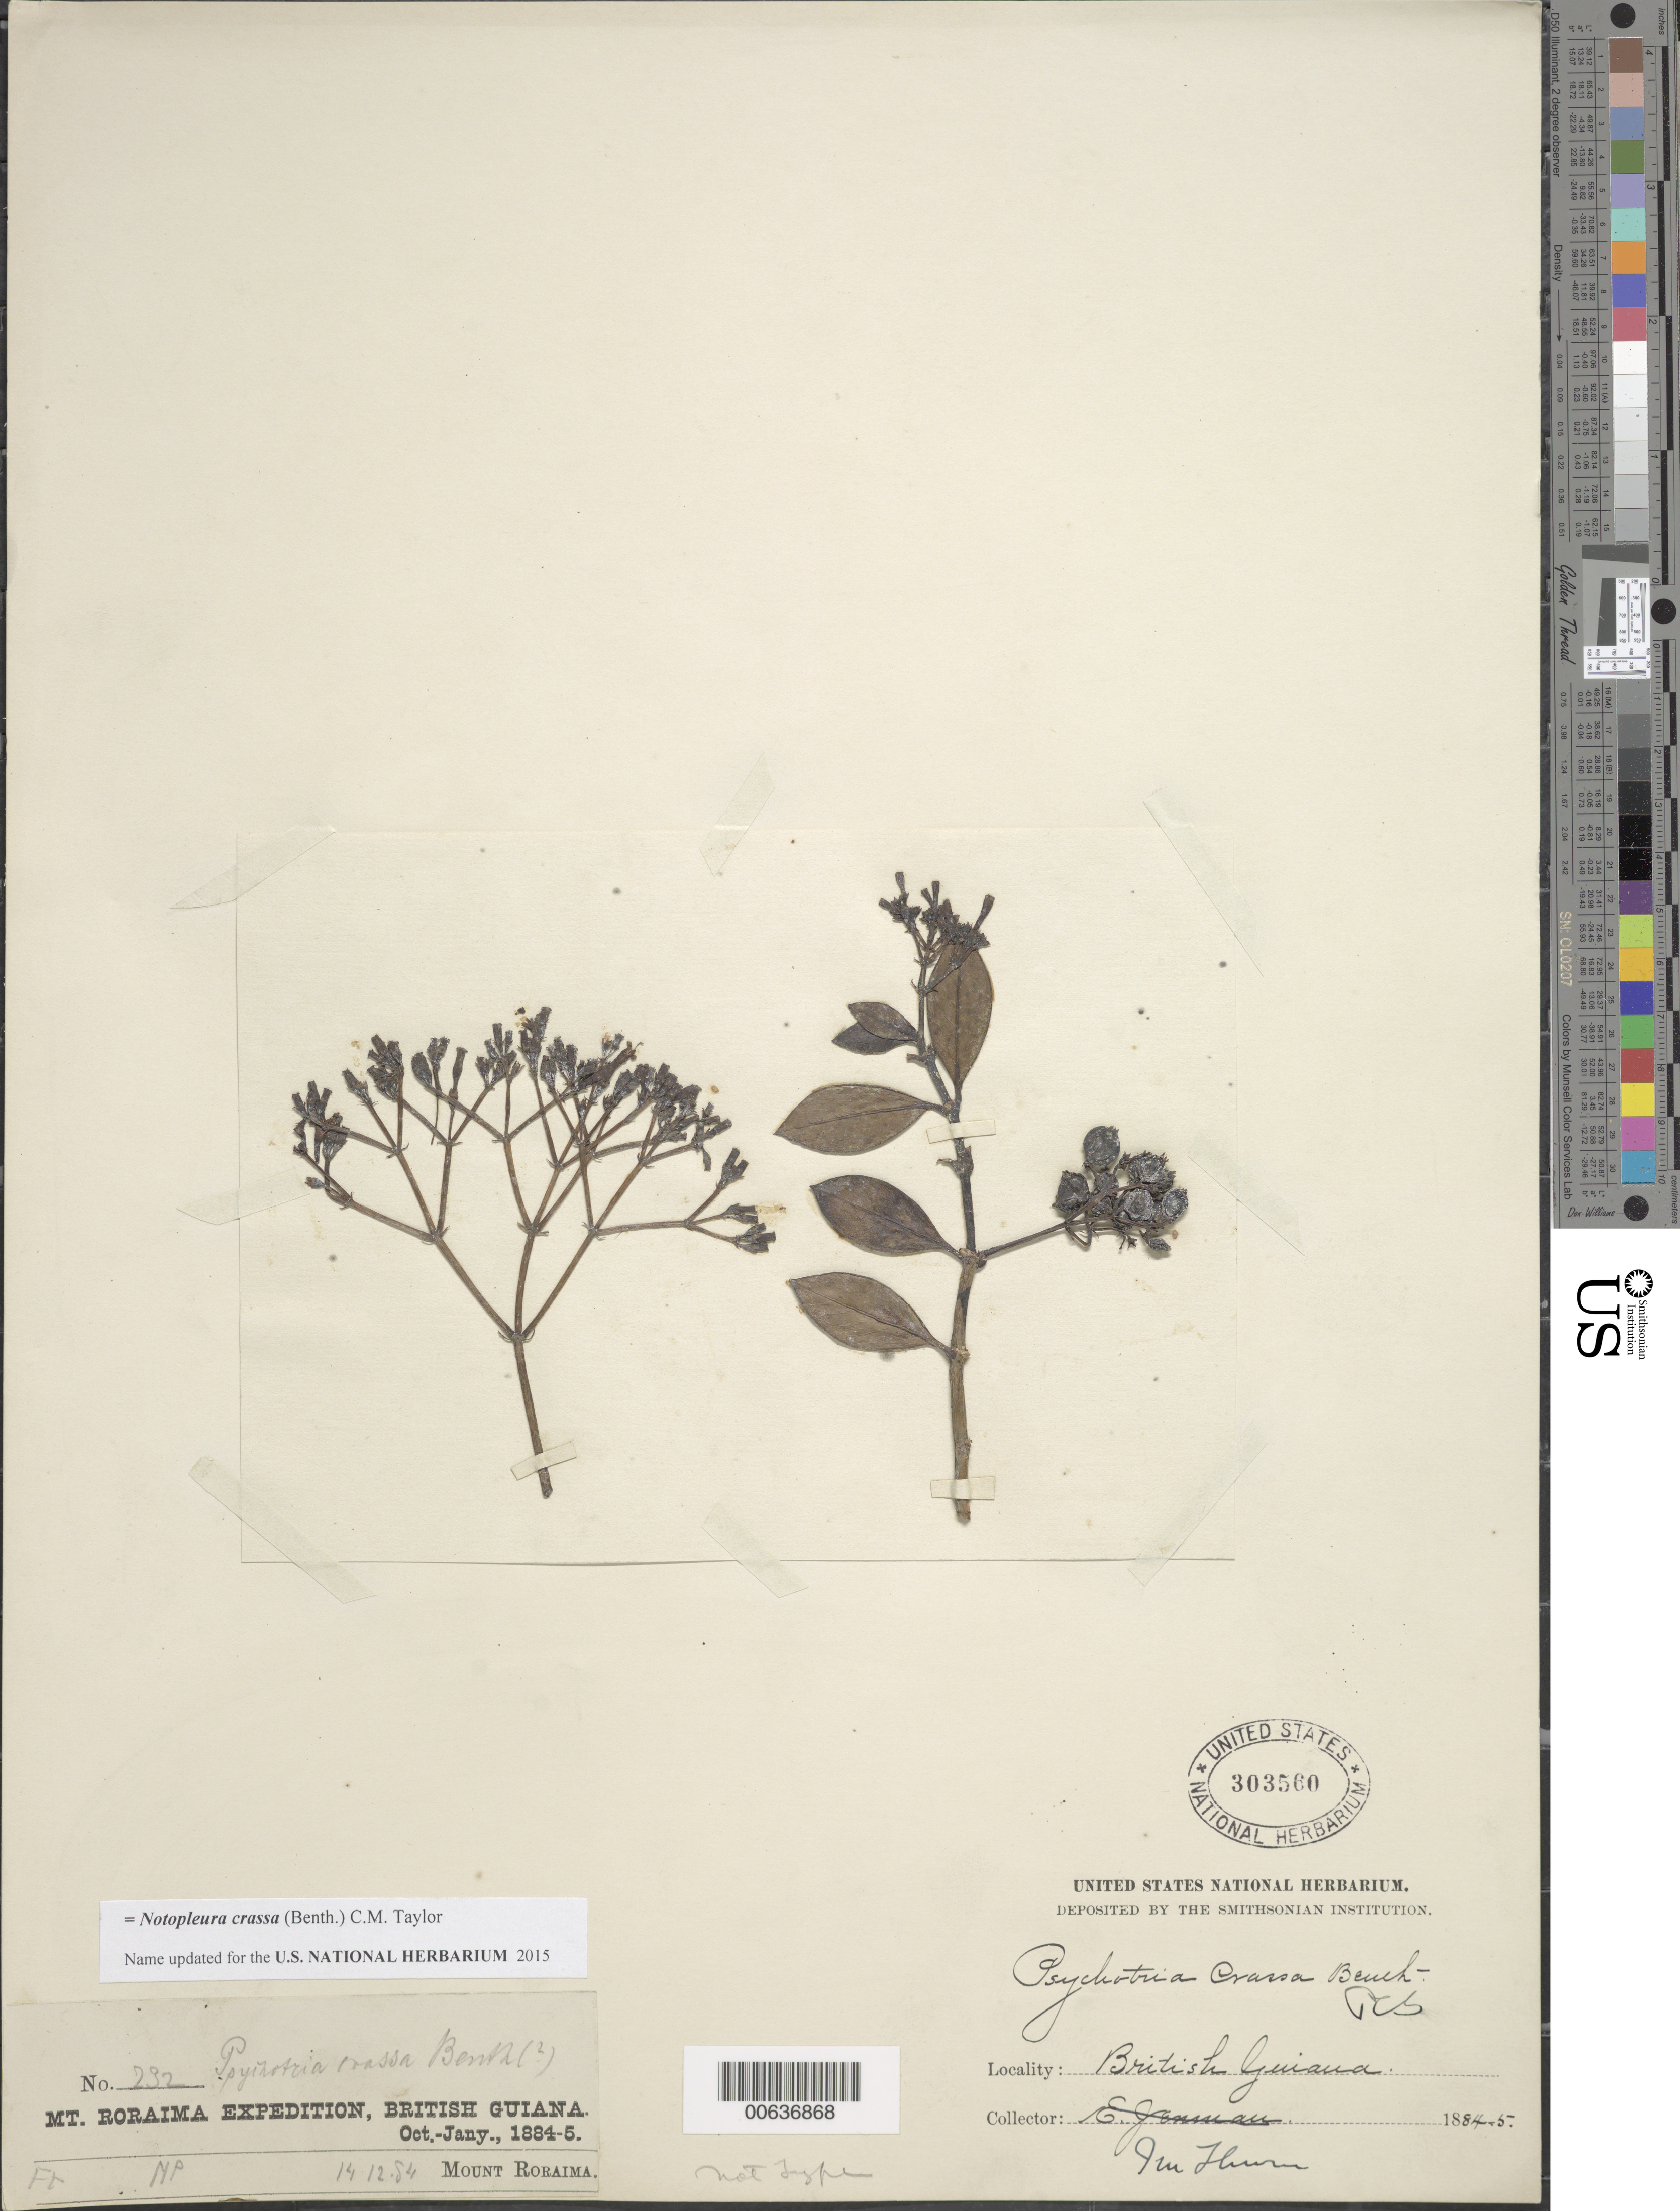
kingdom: Plantae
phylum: Tracheophyta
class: Magnoliopsida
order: Gentianales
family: Rubiaceae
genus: Psychotria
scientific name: Psychotria crassa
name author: Benth.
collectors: E. F. im Thurn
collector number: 232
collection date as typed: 14 December 1884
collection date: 1884-12-14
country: Guyana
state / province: Cuyuni-Mazaruni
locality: Mt. Roraima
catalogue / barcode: US 303560